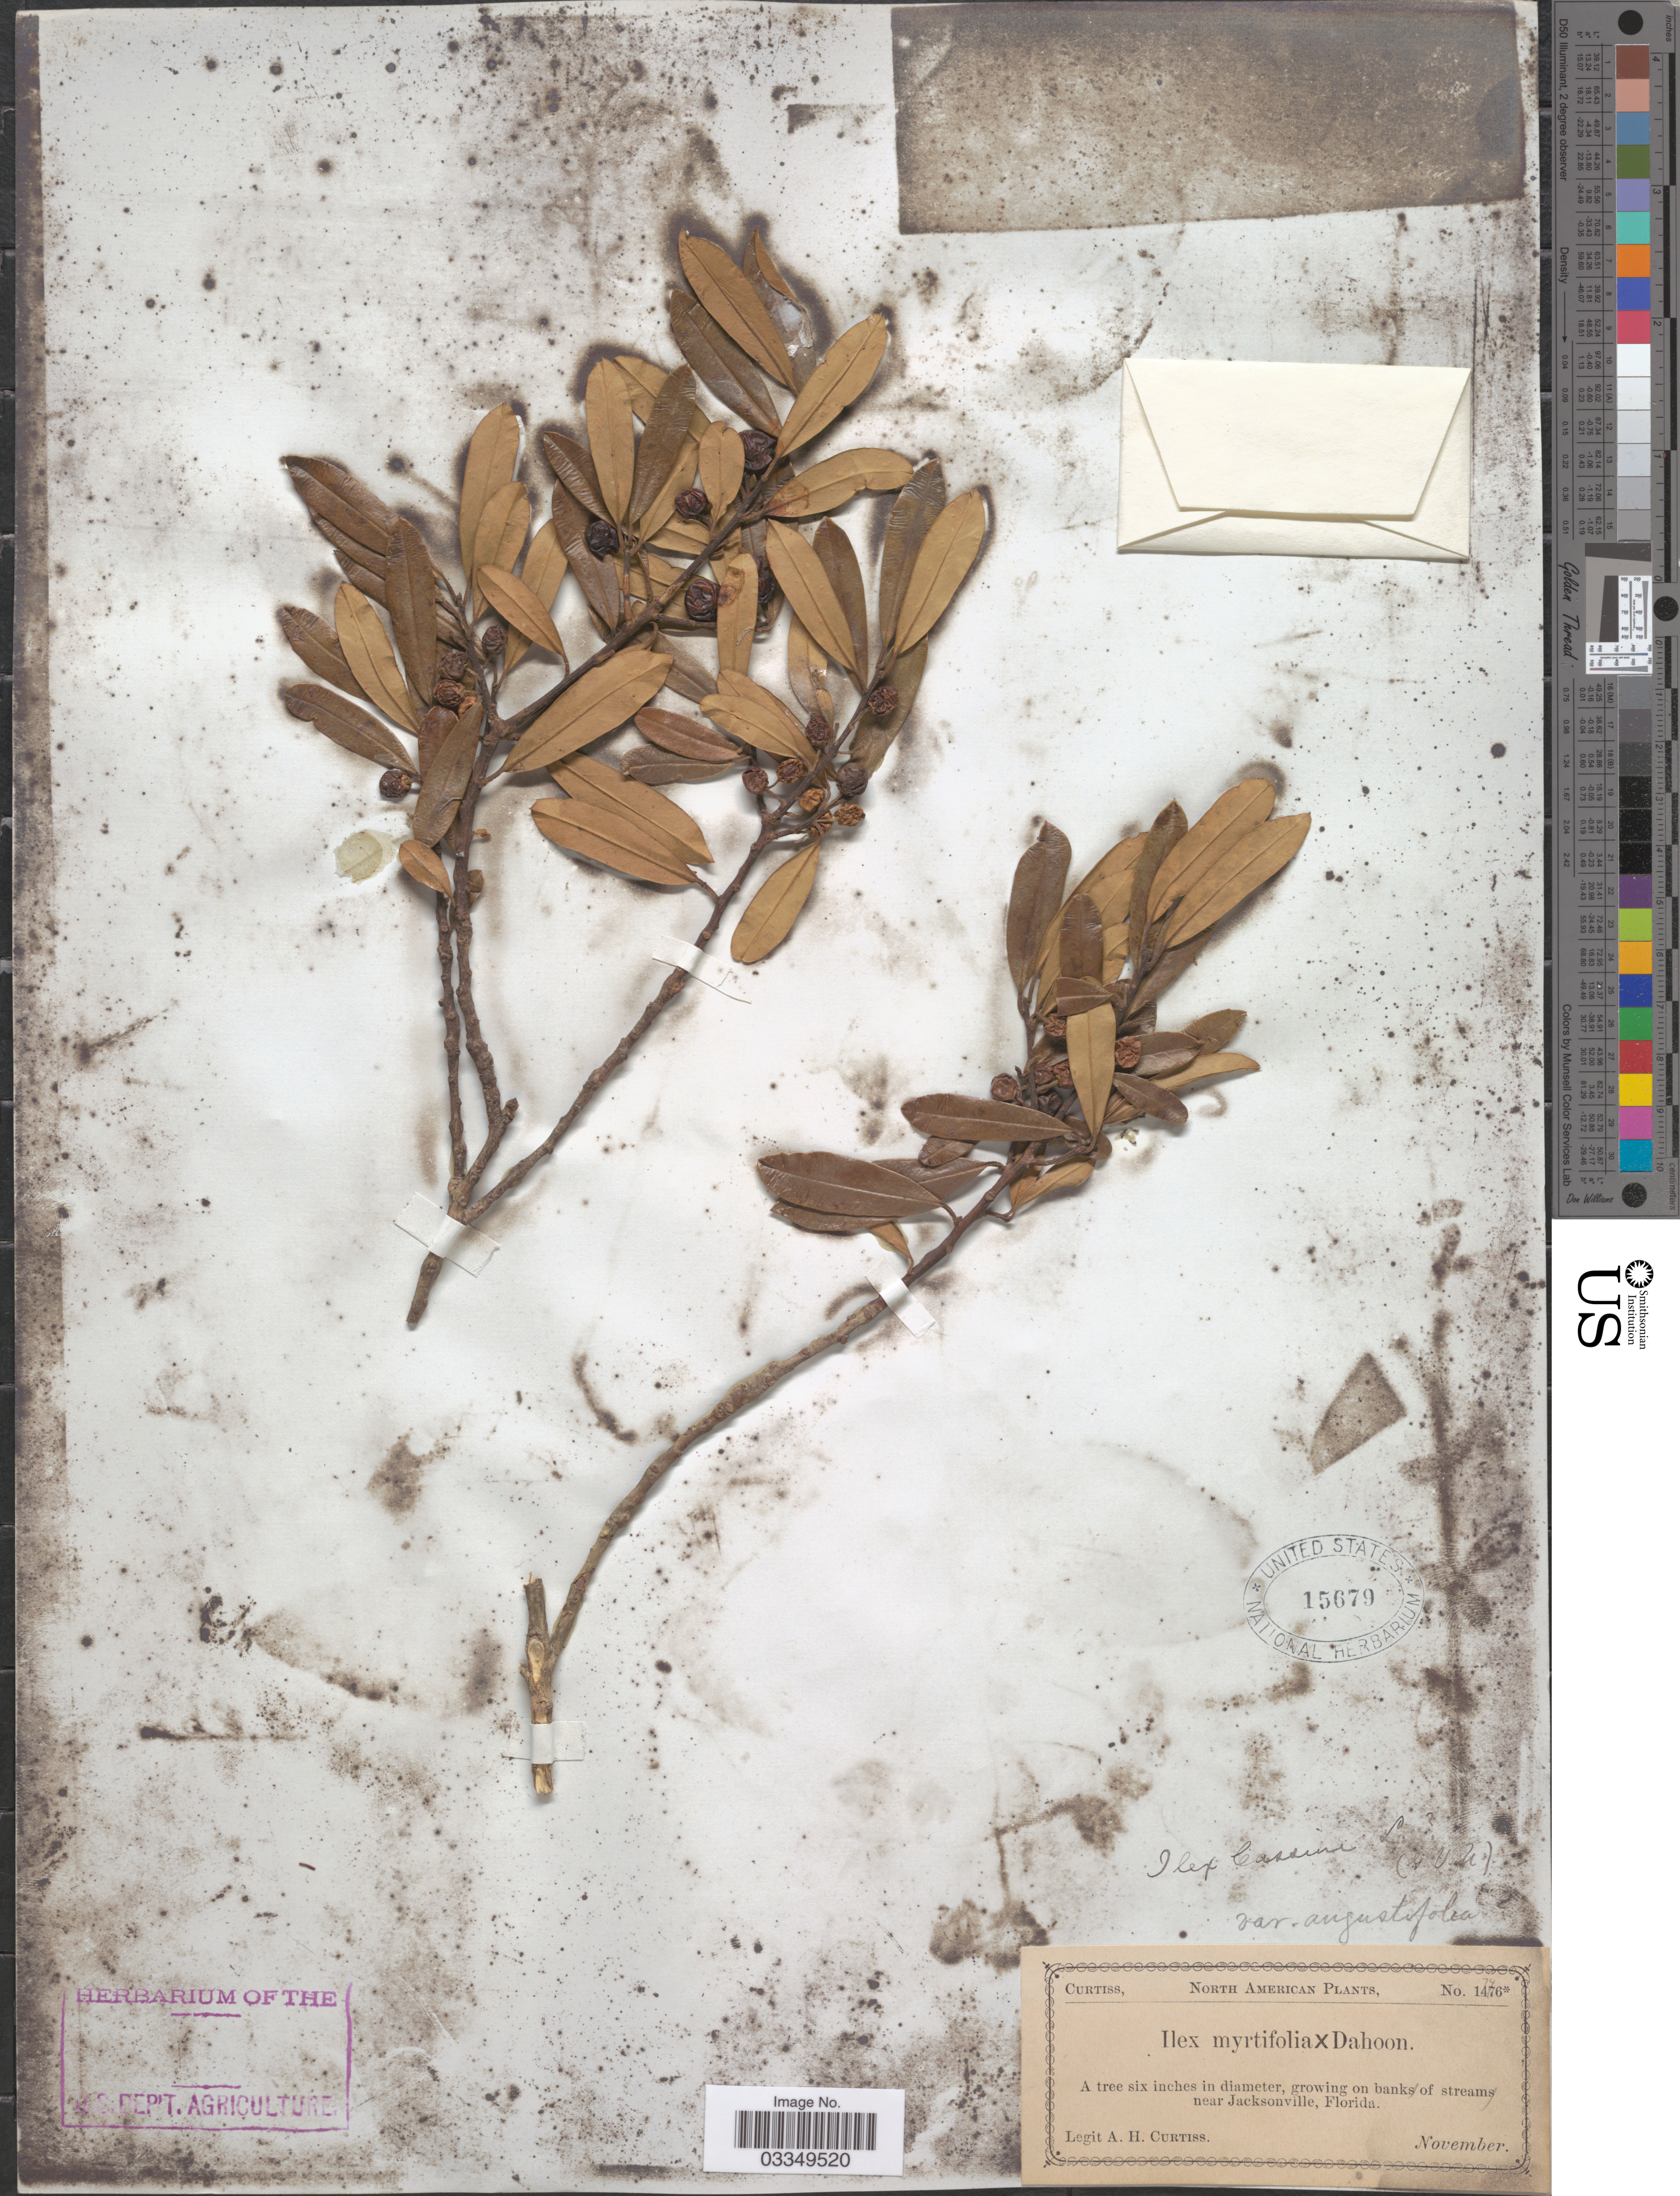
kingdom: Plantae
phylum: Tracheophyta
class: Magnoliopsida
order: Aquifoliales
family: Aquifoliaceae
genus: Ilex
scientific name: Ilex cassine var. angustifolia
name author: Aiton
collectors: A. H. Curtiss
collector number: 1746*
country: United States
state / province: Florida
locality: Near Jacksonville.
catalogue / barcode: US 15679